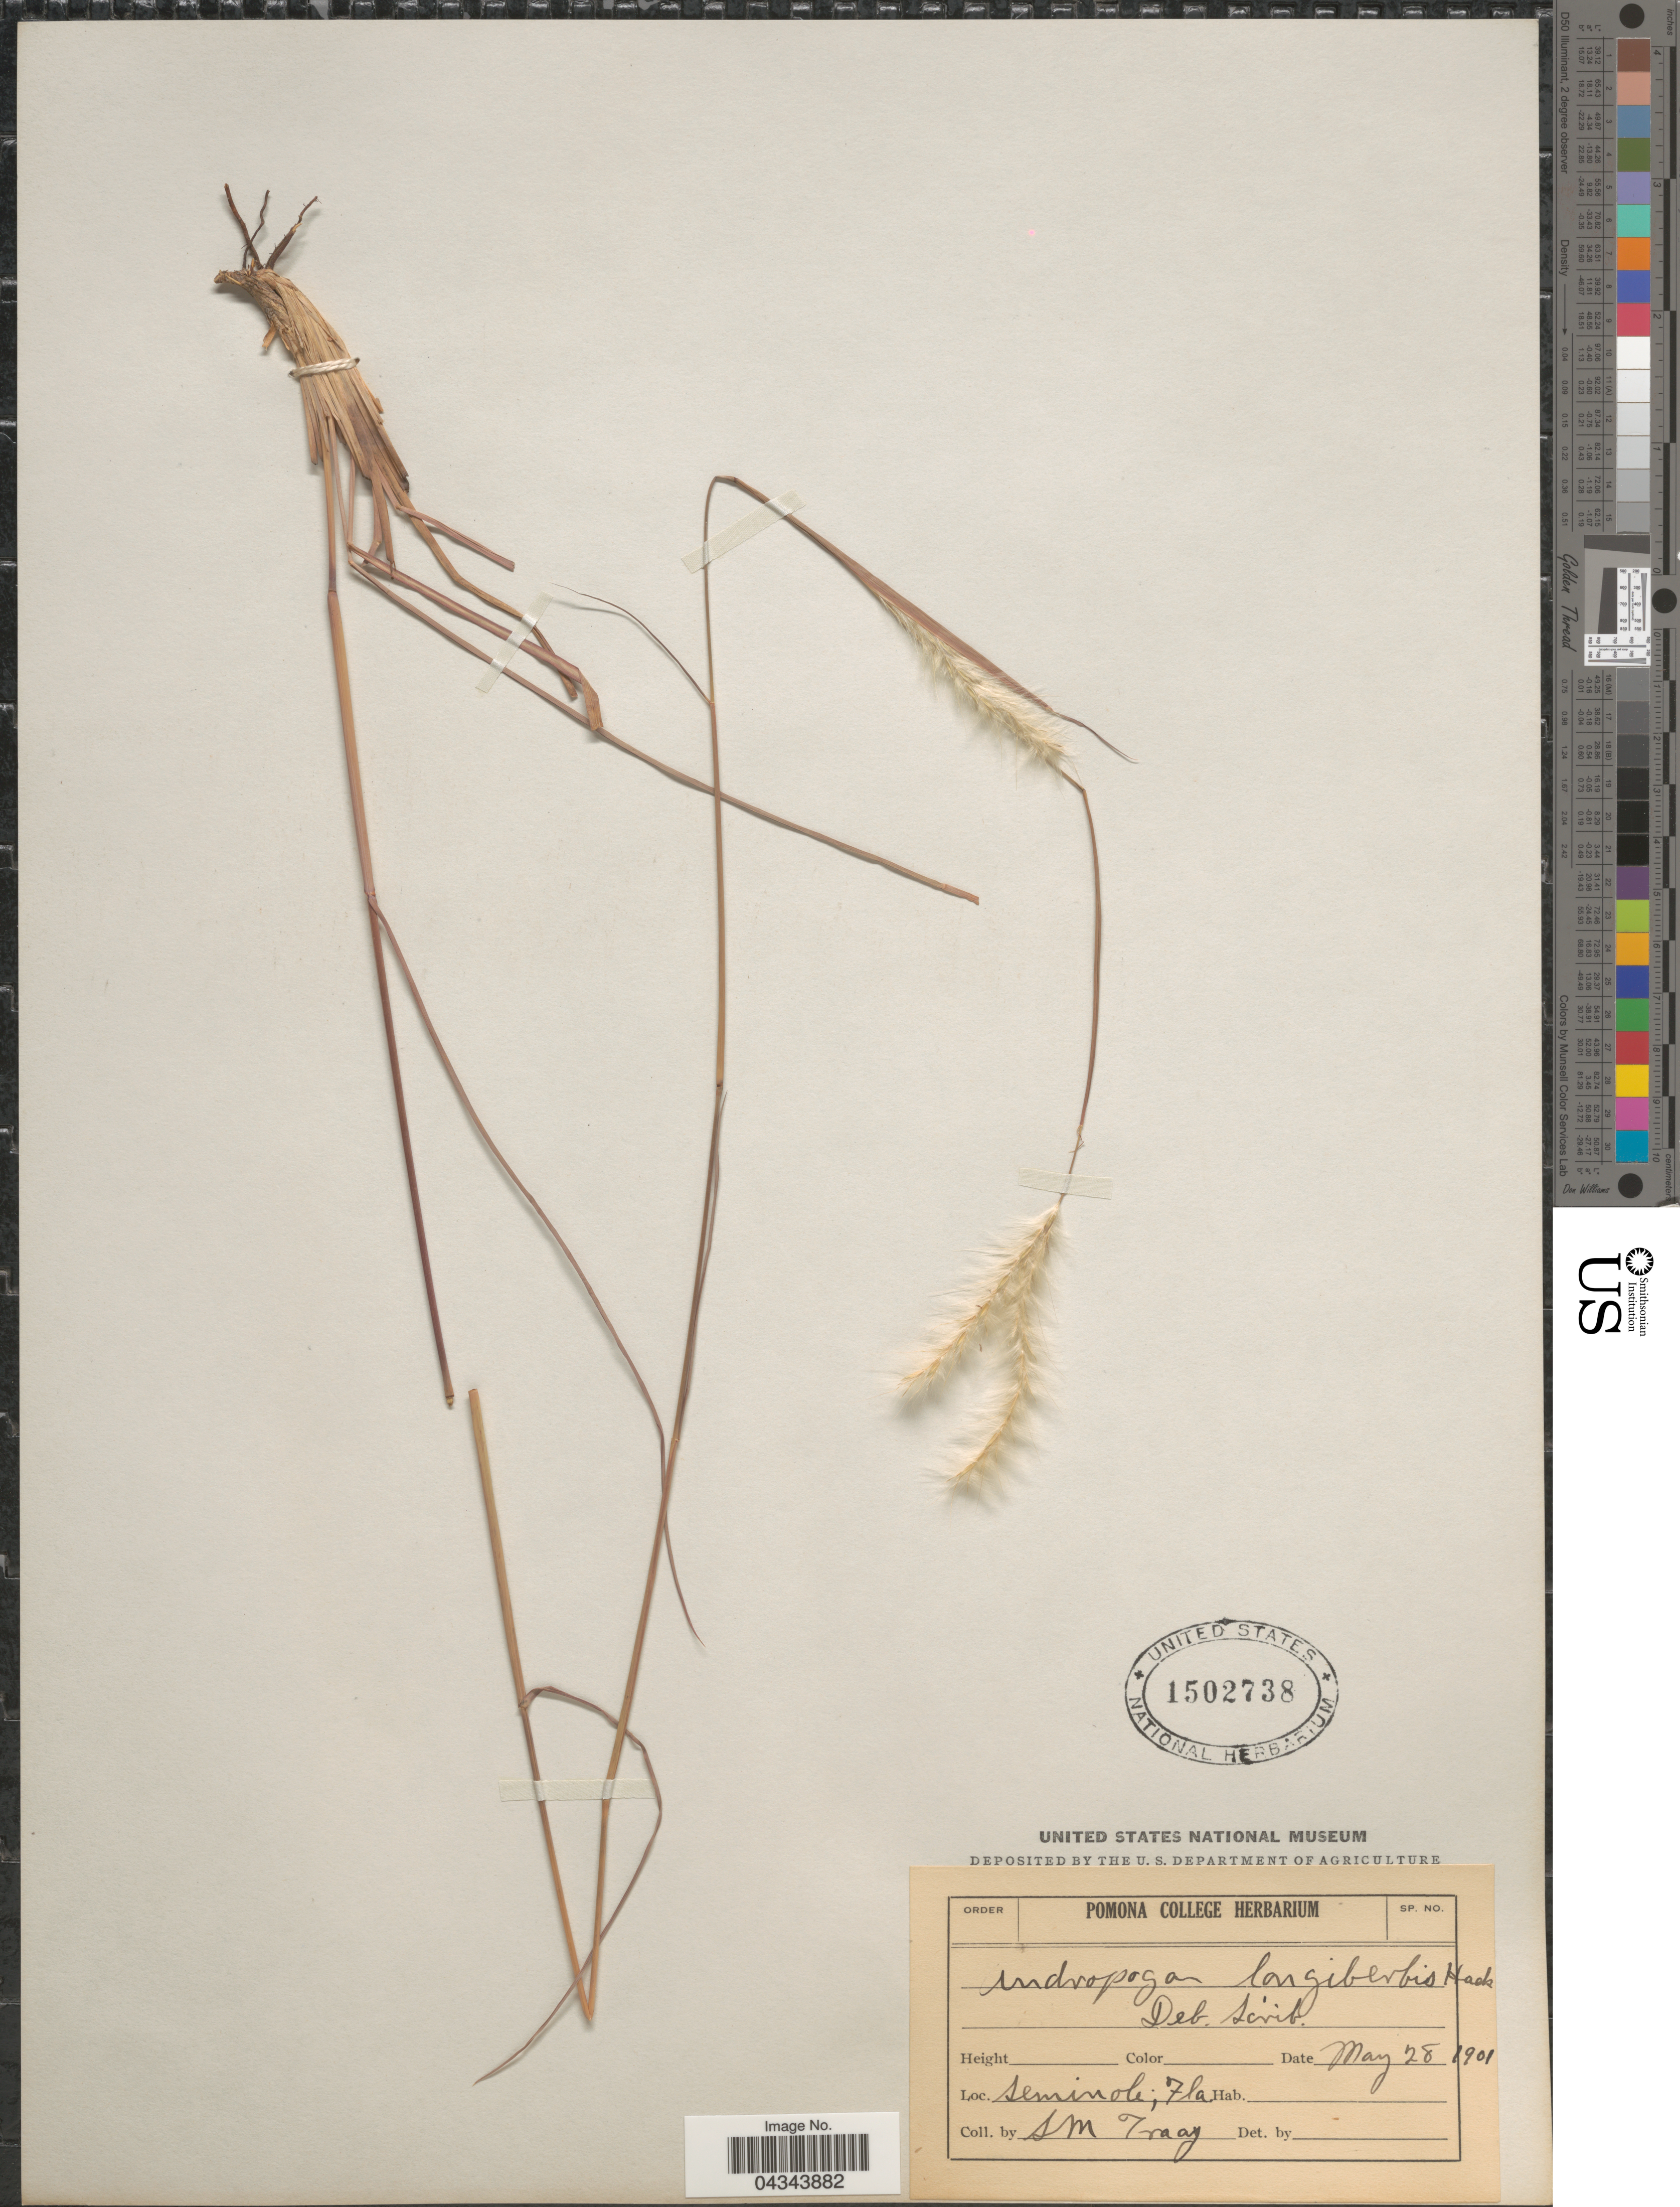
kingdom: Plantae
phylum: Tracheophyta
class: Liliopsida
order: Poales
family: Poaceae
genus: Andropogon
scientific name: Andropogon ternarius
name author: Michx.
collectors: S. M. Tracy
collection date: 1901-05-28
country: United States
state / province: Florida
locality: Seminole.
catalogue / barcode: US 1502738